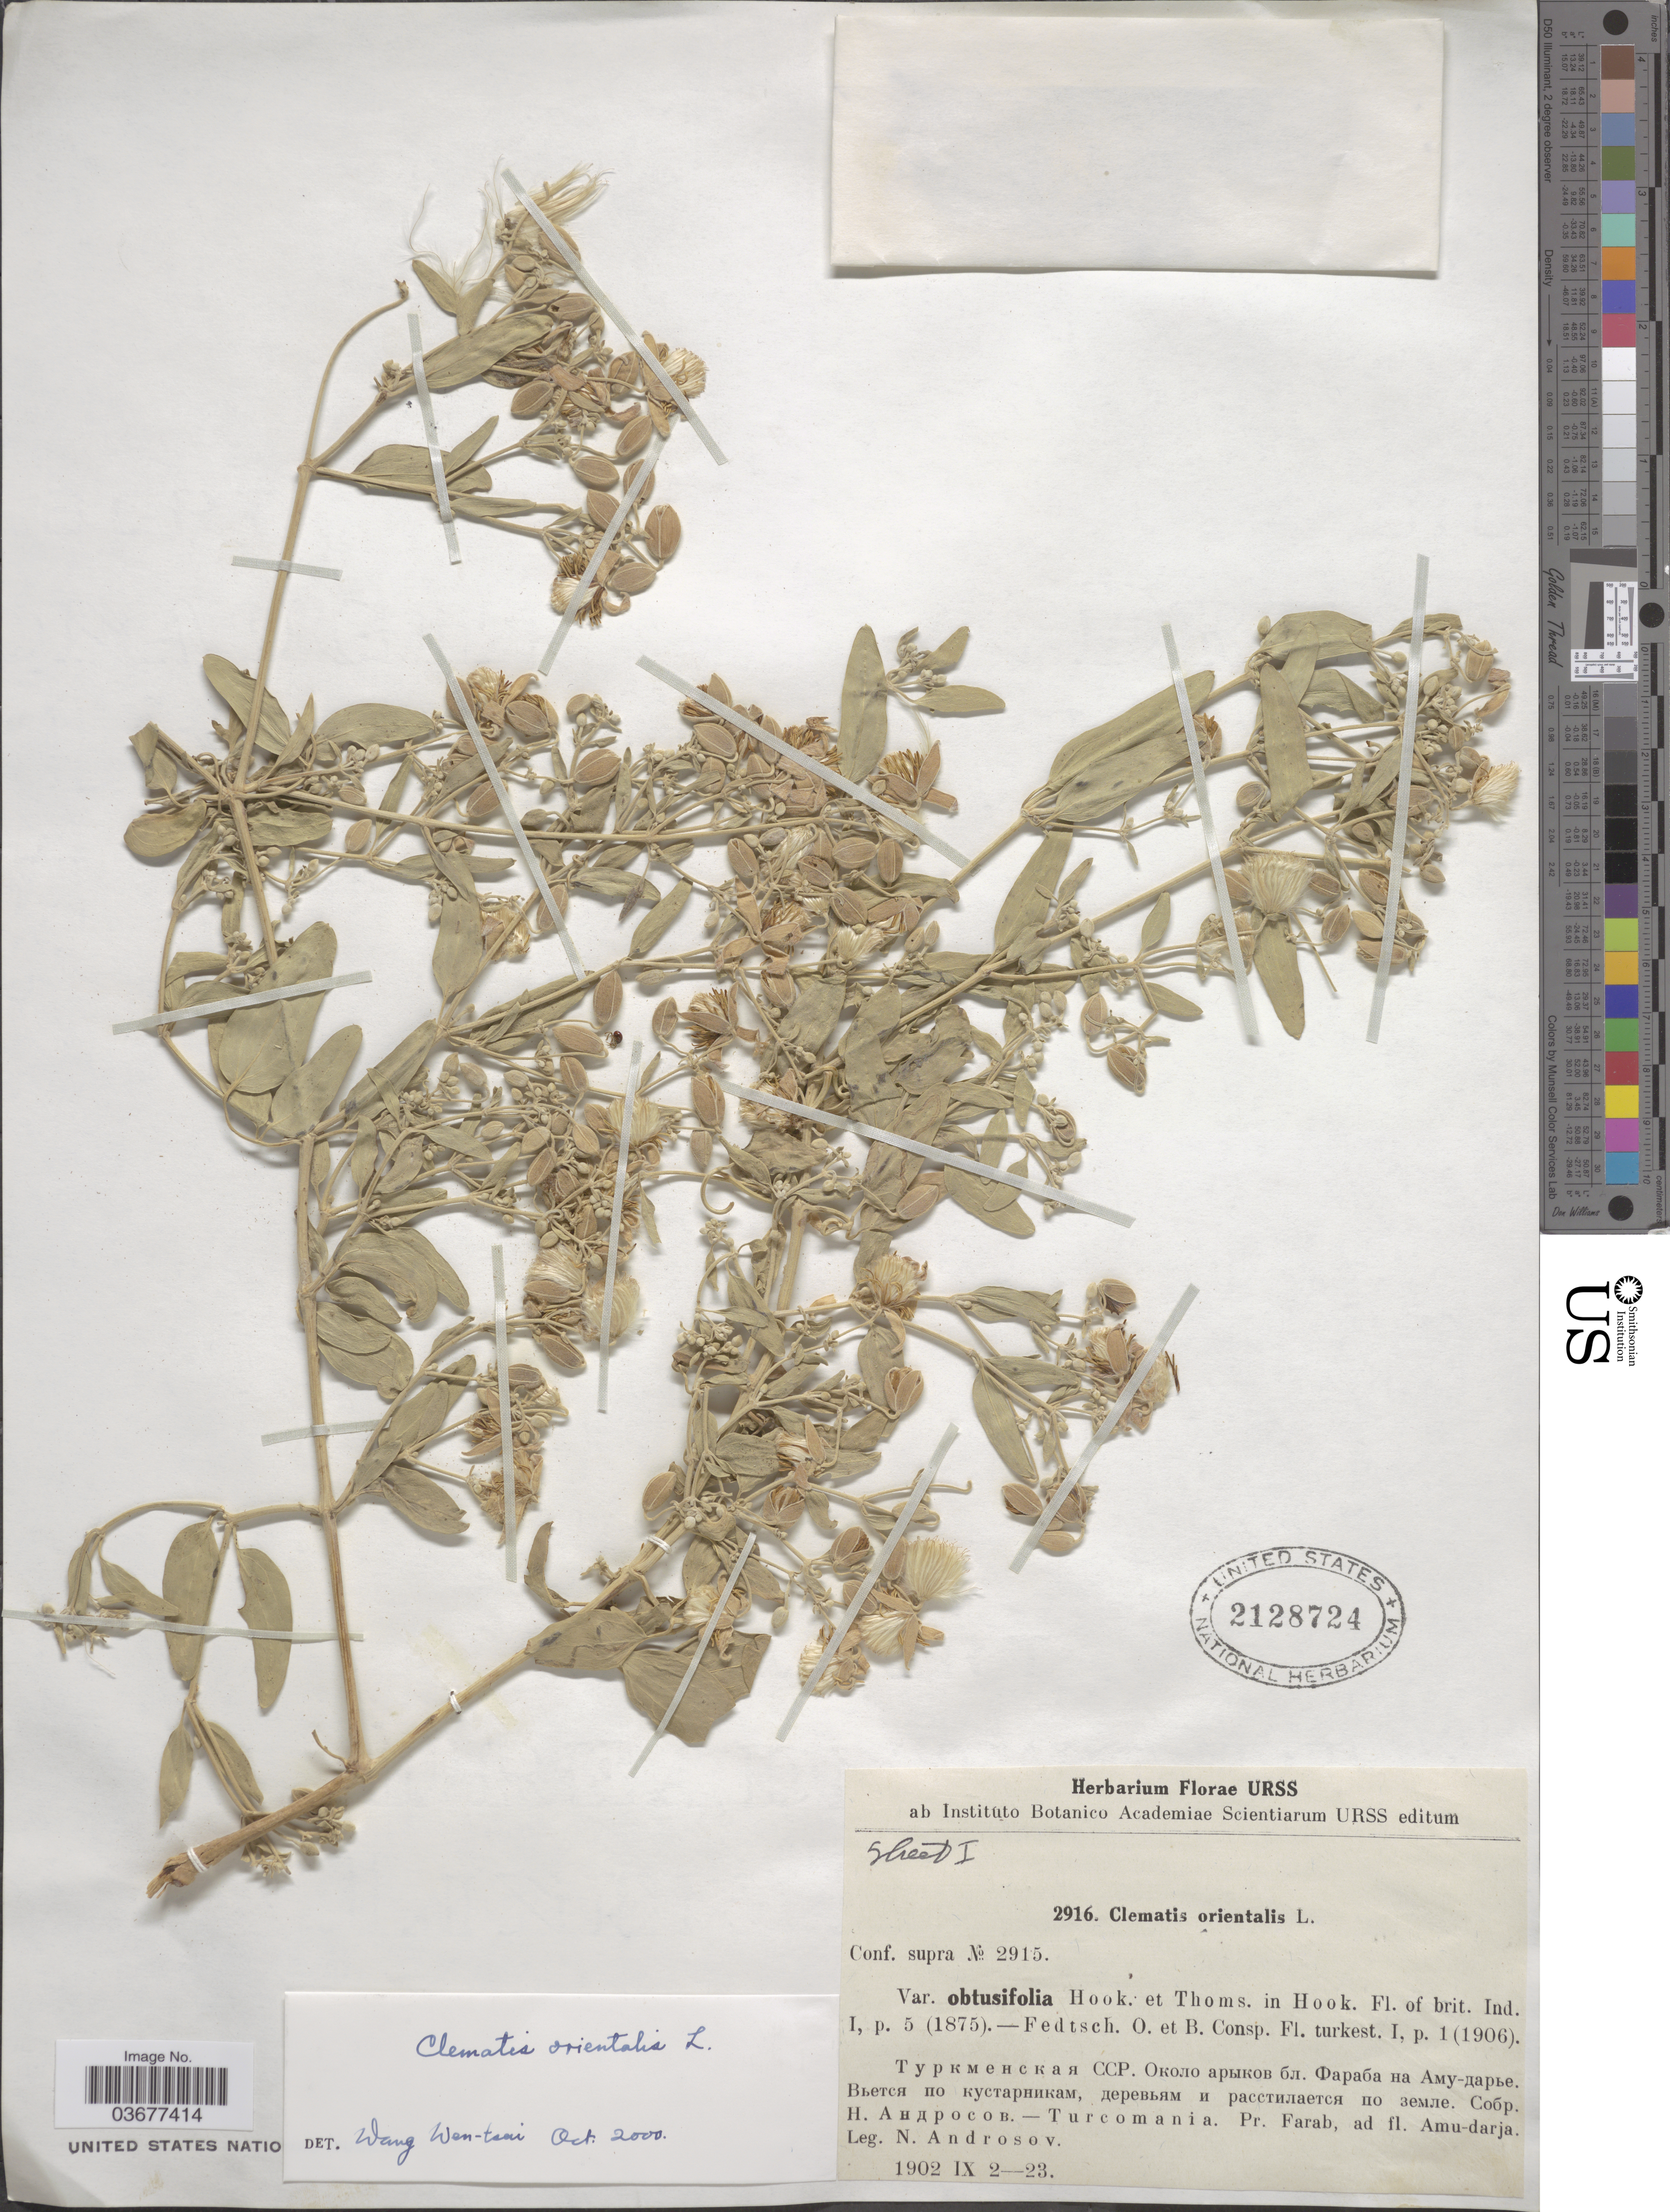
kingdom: Plantae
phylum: Tracheophyta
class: Magnoliopsida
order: Ranunculales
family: Ranunculaceae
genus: Clematis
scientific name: Clematis orientalis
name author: L.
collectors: N. Androsov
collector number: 2916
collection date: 1902-09-02/1902-09-23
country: Iran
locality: Turcomania. Pr. Farab, ad fl. Amu-darja.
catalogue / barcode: US 2128724